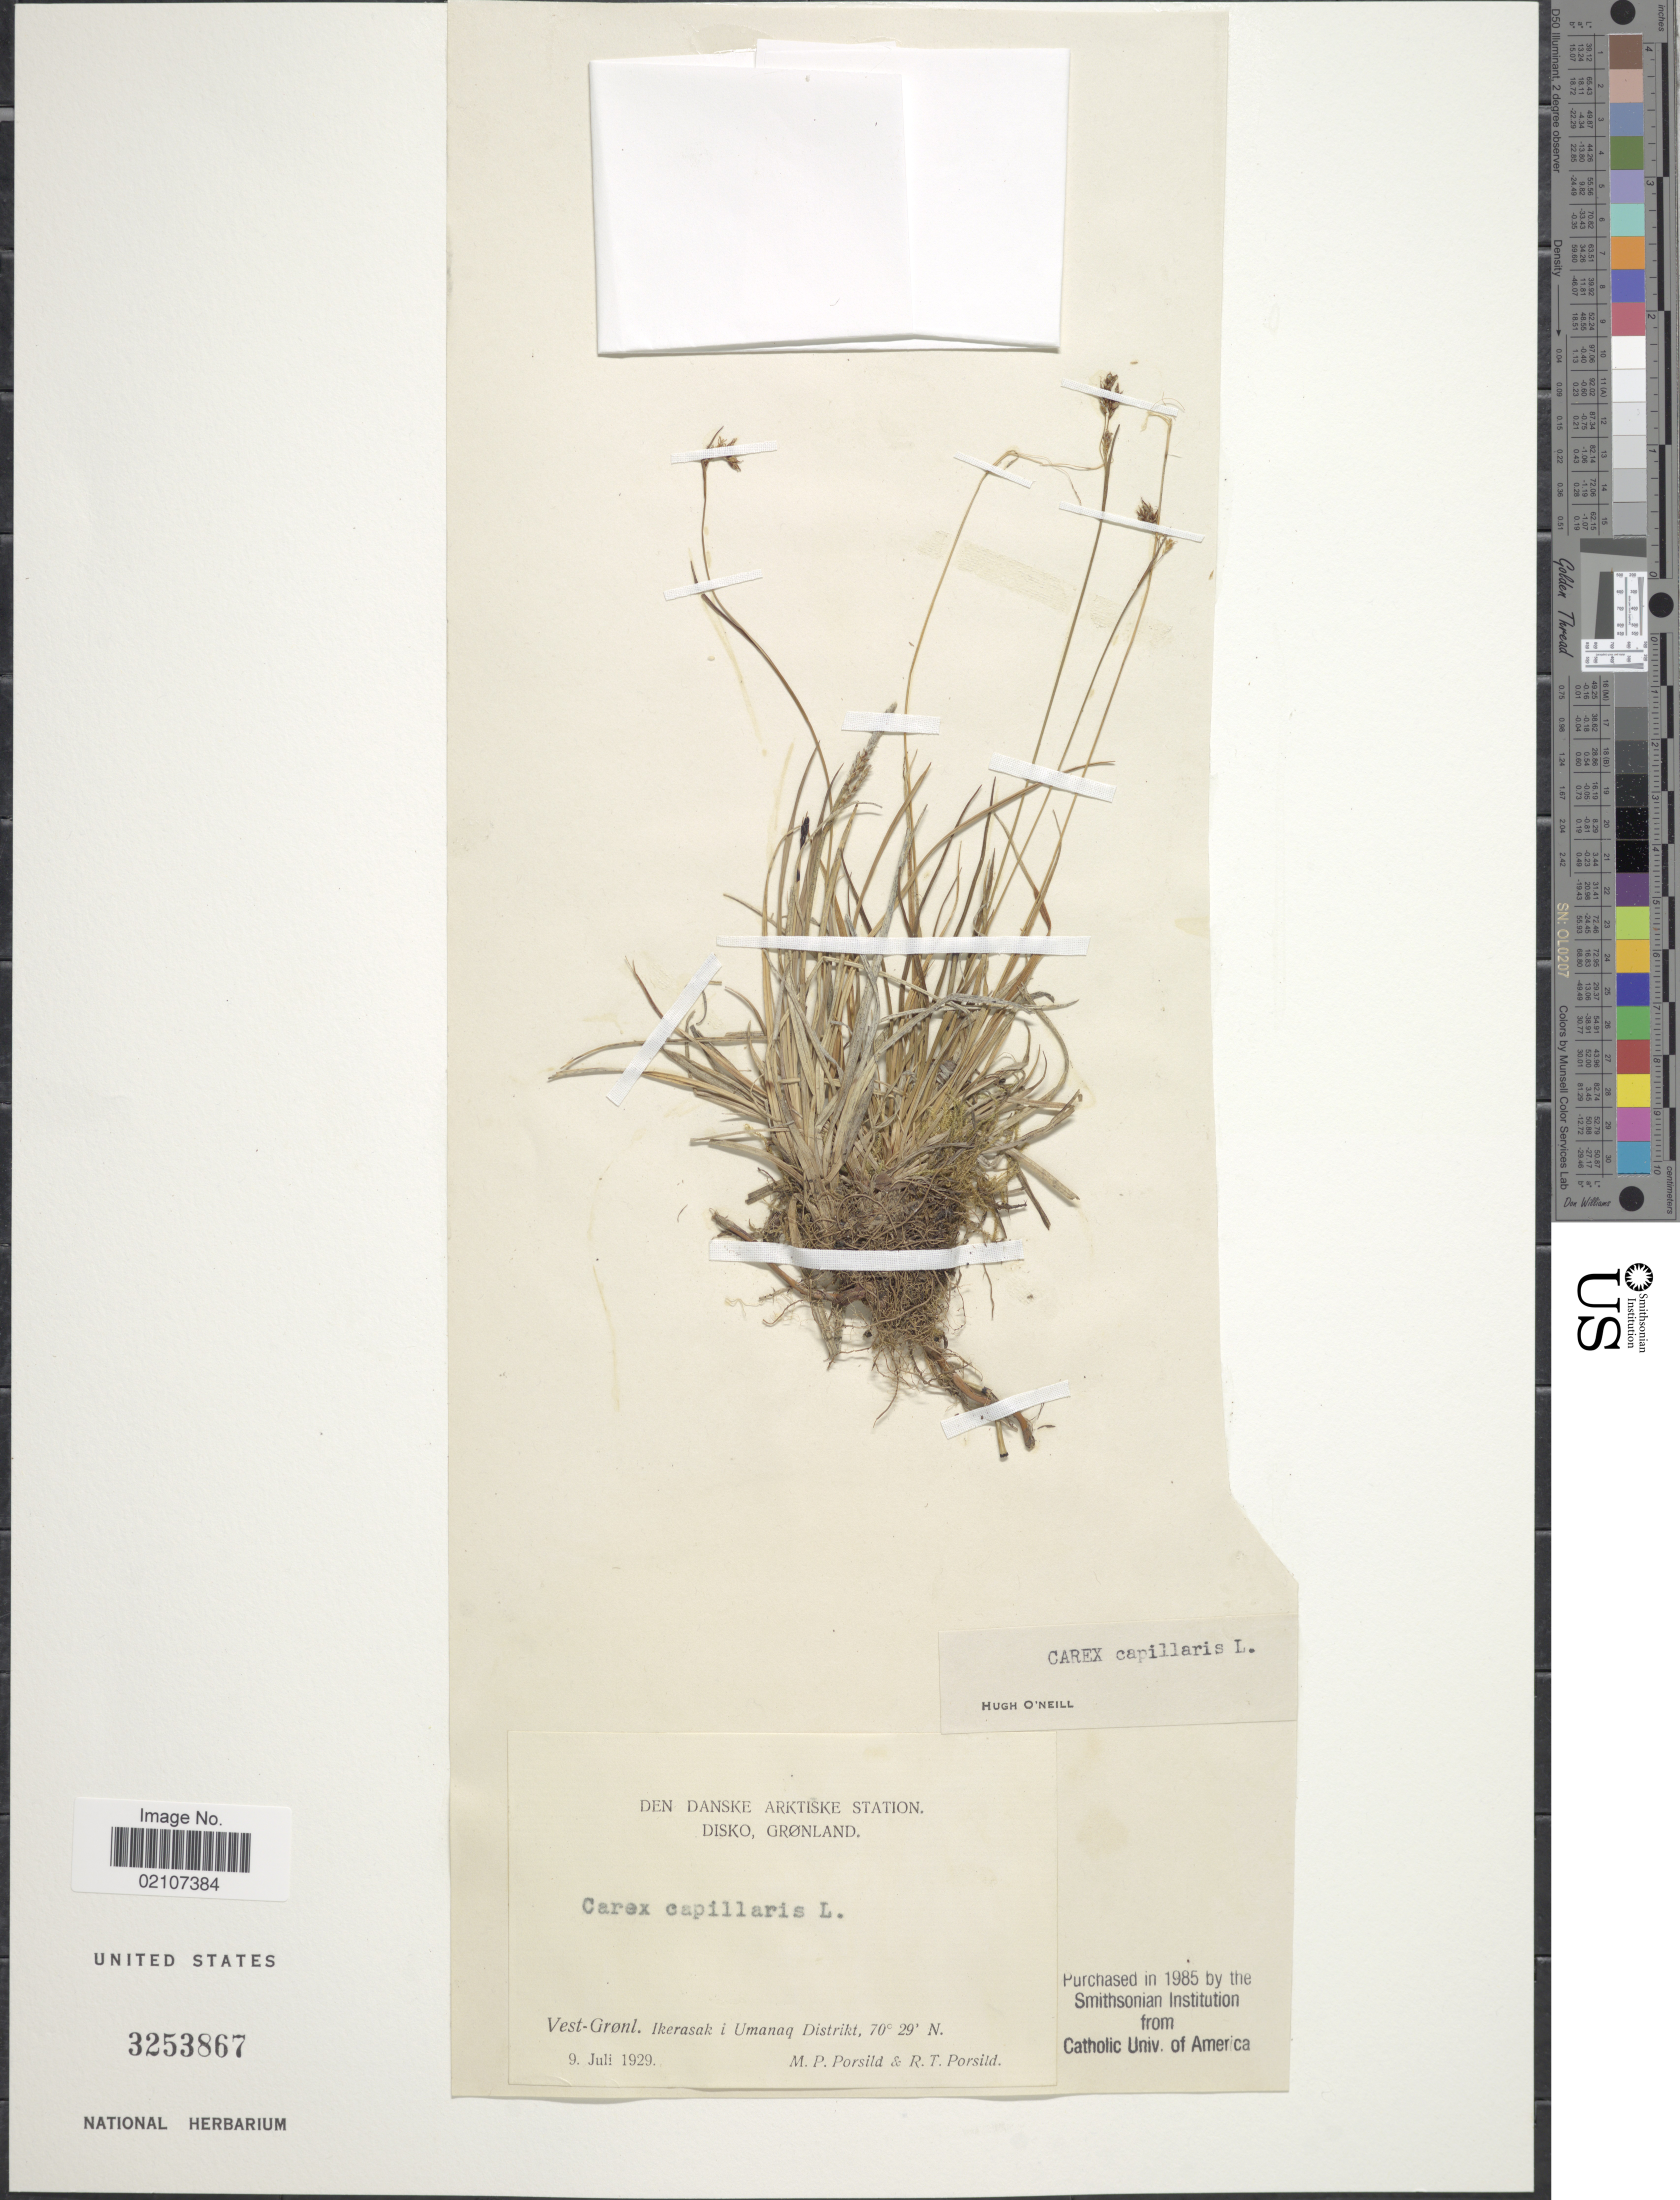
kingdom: Plantae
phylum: Tracheophyta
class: Liliopsida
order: Poales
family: Cyperaceae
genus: Carex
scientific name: Carex capillaris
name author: L.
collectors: M. P. Porsild & R. T. Porsild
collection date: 1929-07-09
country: Greenland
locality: Den Danske Artiske Station Disko, Vest-Grønl. Ikerasak u Umanaq District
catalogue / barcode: US 3253867